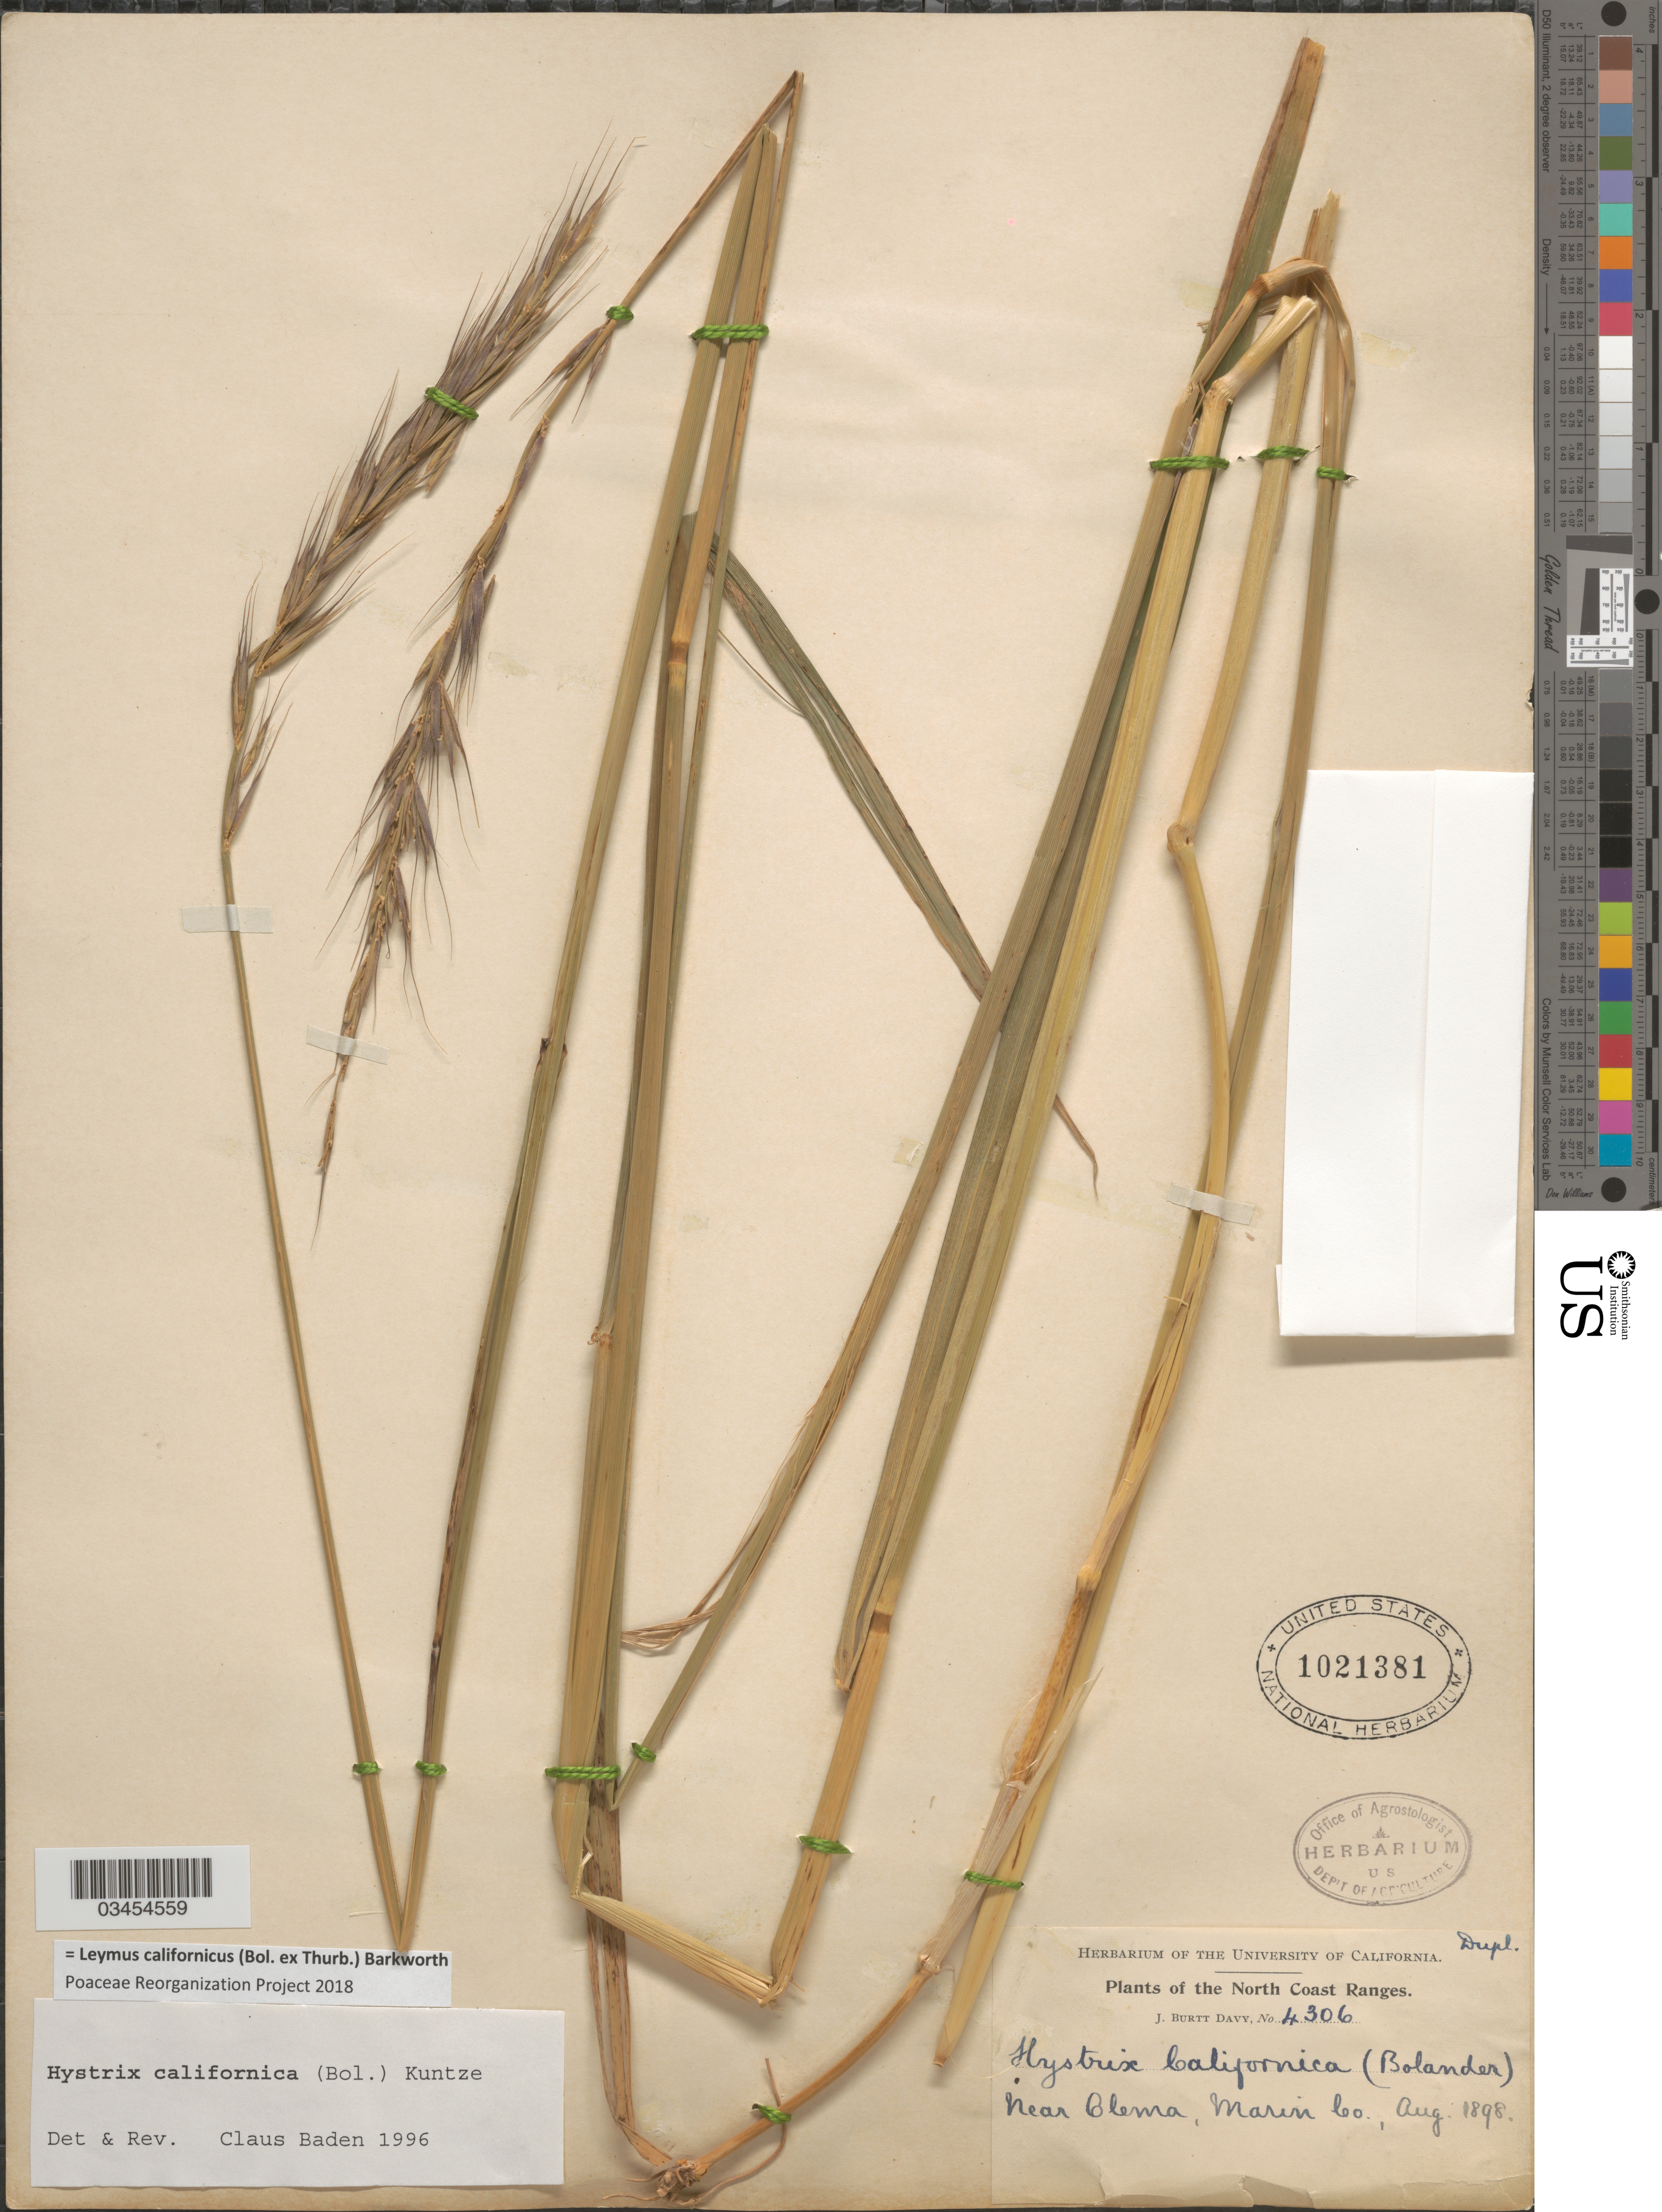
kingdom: Plantae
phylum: Tracheophyta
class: Liliopsida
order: Poales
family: Poaceae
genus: Leymus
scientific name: Leymus californicus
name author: (Bol. ex Thurb.) Barkworth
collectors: J. Burtt Davy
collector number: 4306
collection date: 1898-08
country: United States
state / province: California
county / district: Marin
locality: The North Coast Ranges. Near Olema, Marin Co.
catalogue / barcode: US 1021381